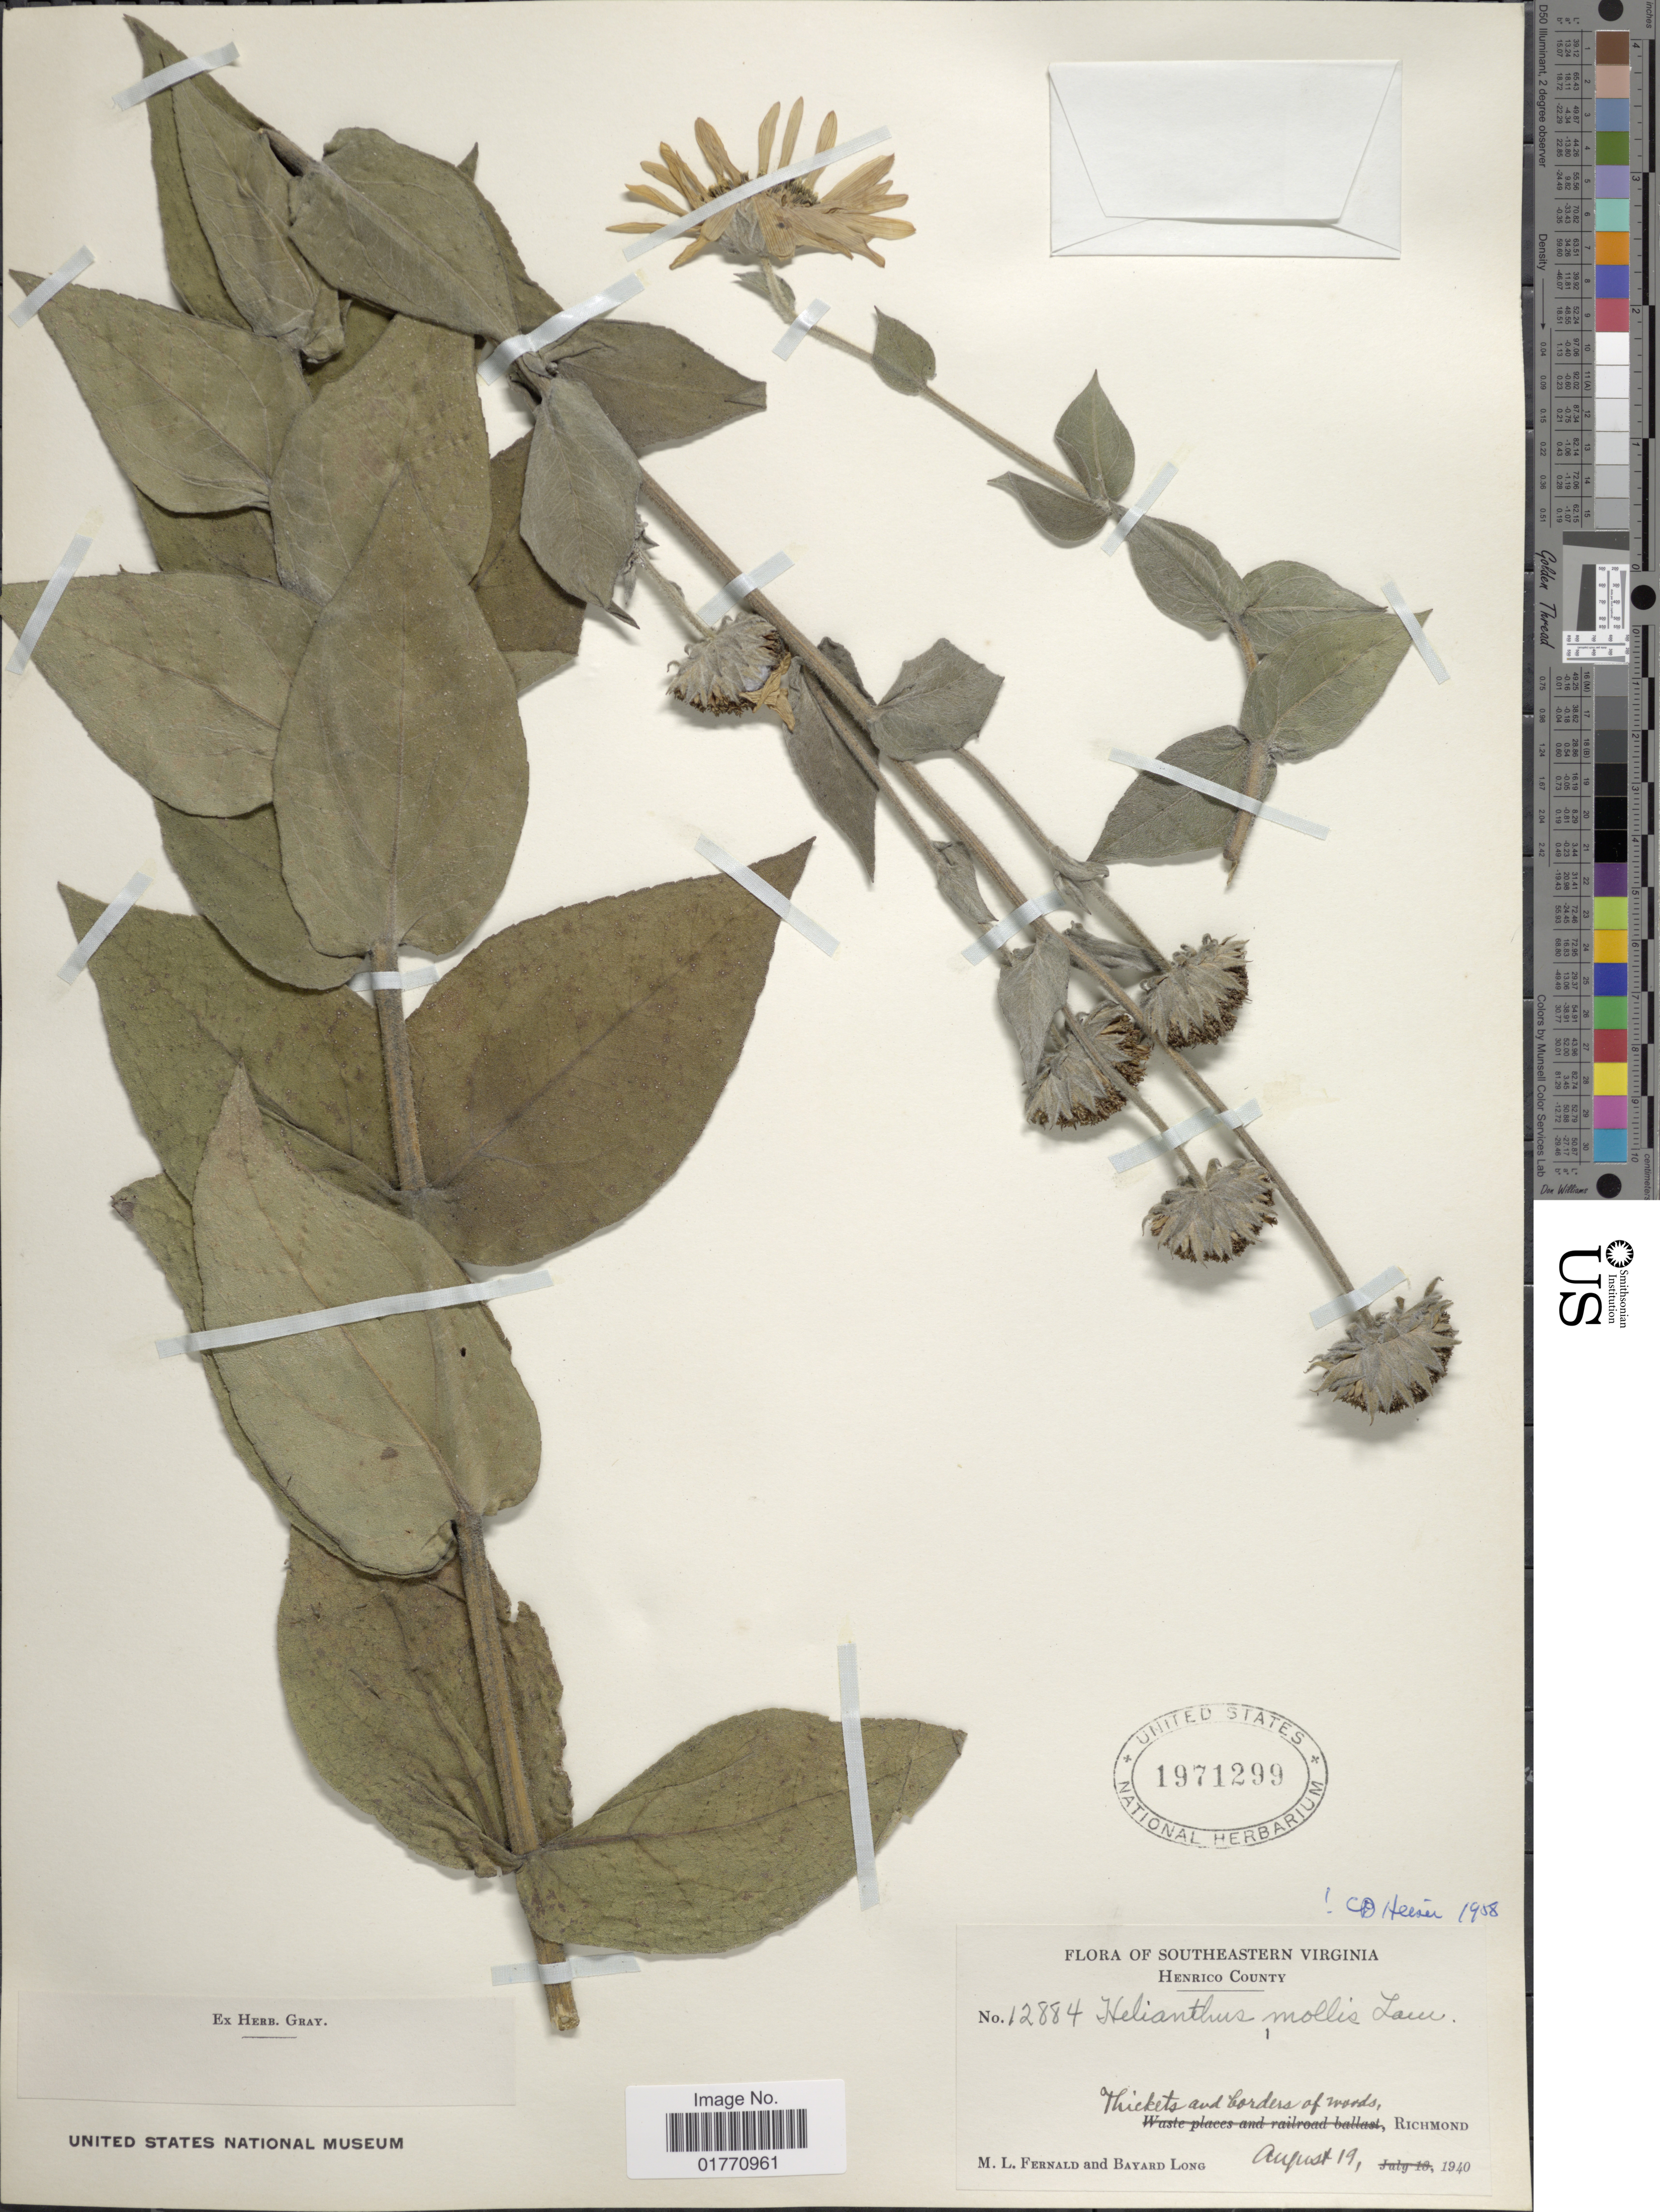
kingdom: Plantae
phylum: Tracheophyta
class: Magnoliopsida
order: Asterales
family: Asteraceae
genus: Helianthus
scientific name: Helianthus mollis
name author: Lam.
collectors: M. L. Fernald & B. Long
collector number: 12884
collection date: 1940-08-19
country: United States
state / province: Virginia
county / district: Henrico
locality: Southeastern Virginia, Henrico County, thickets and borders of woods, Richmond.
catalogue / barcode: US 1971299